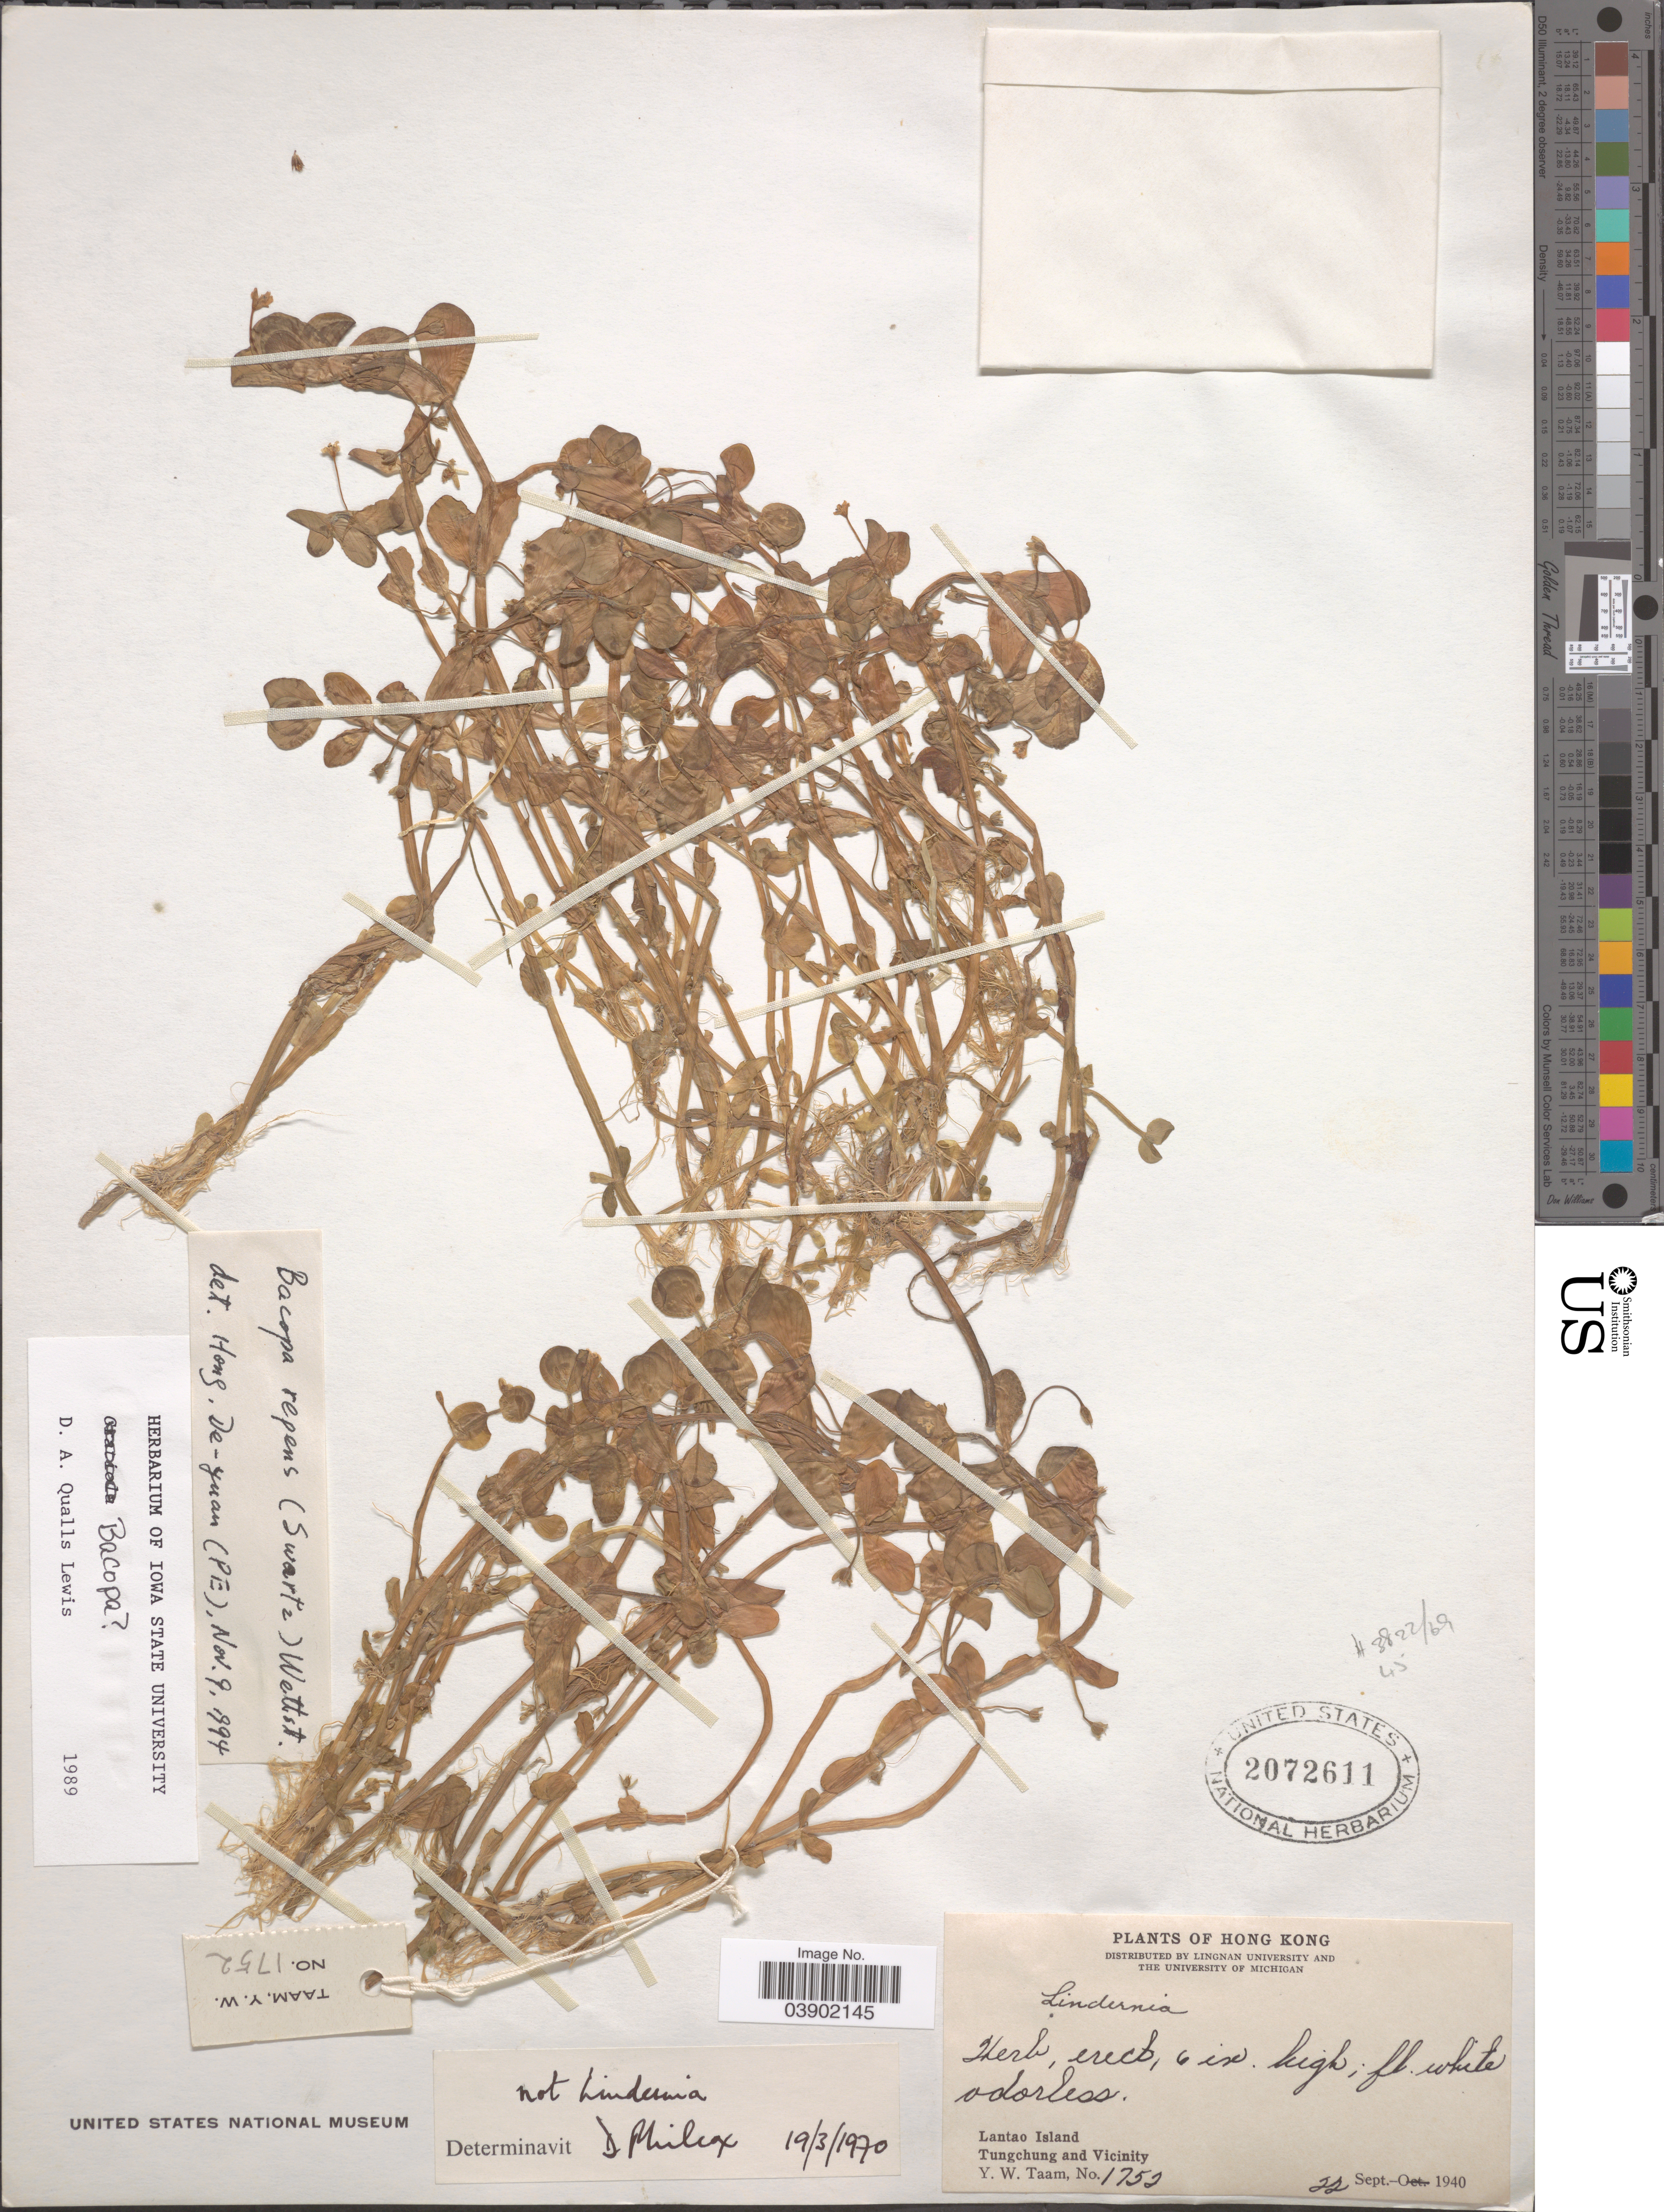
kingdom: Plantae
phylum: Tracheophyta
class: Magnoliopsida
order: Lamiales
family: Plantaginaceae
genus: Bacopa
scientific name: Bacopa repens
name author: (Sw.) Wettst.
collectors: Y. W. Taam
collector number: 1752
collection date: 1940-09-22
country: China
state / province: Hong Kong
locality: Lantao Island. Tungchung and Vicinity.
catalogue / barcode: US 2072611